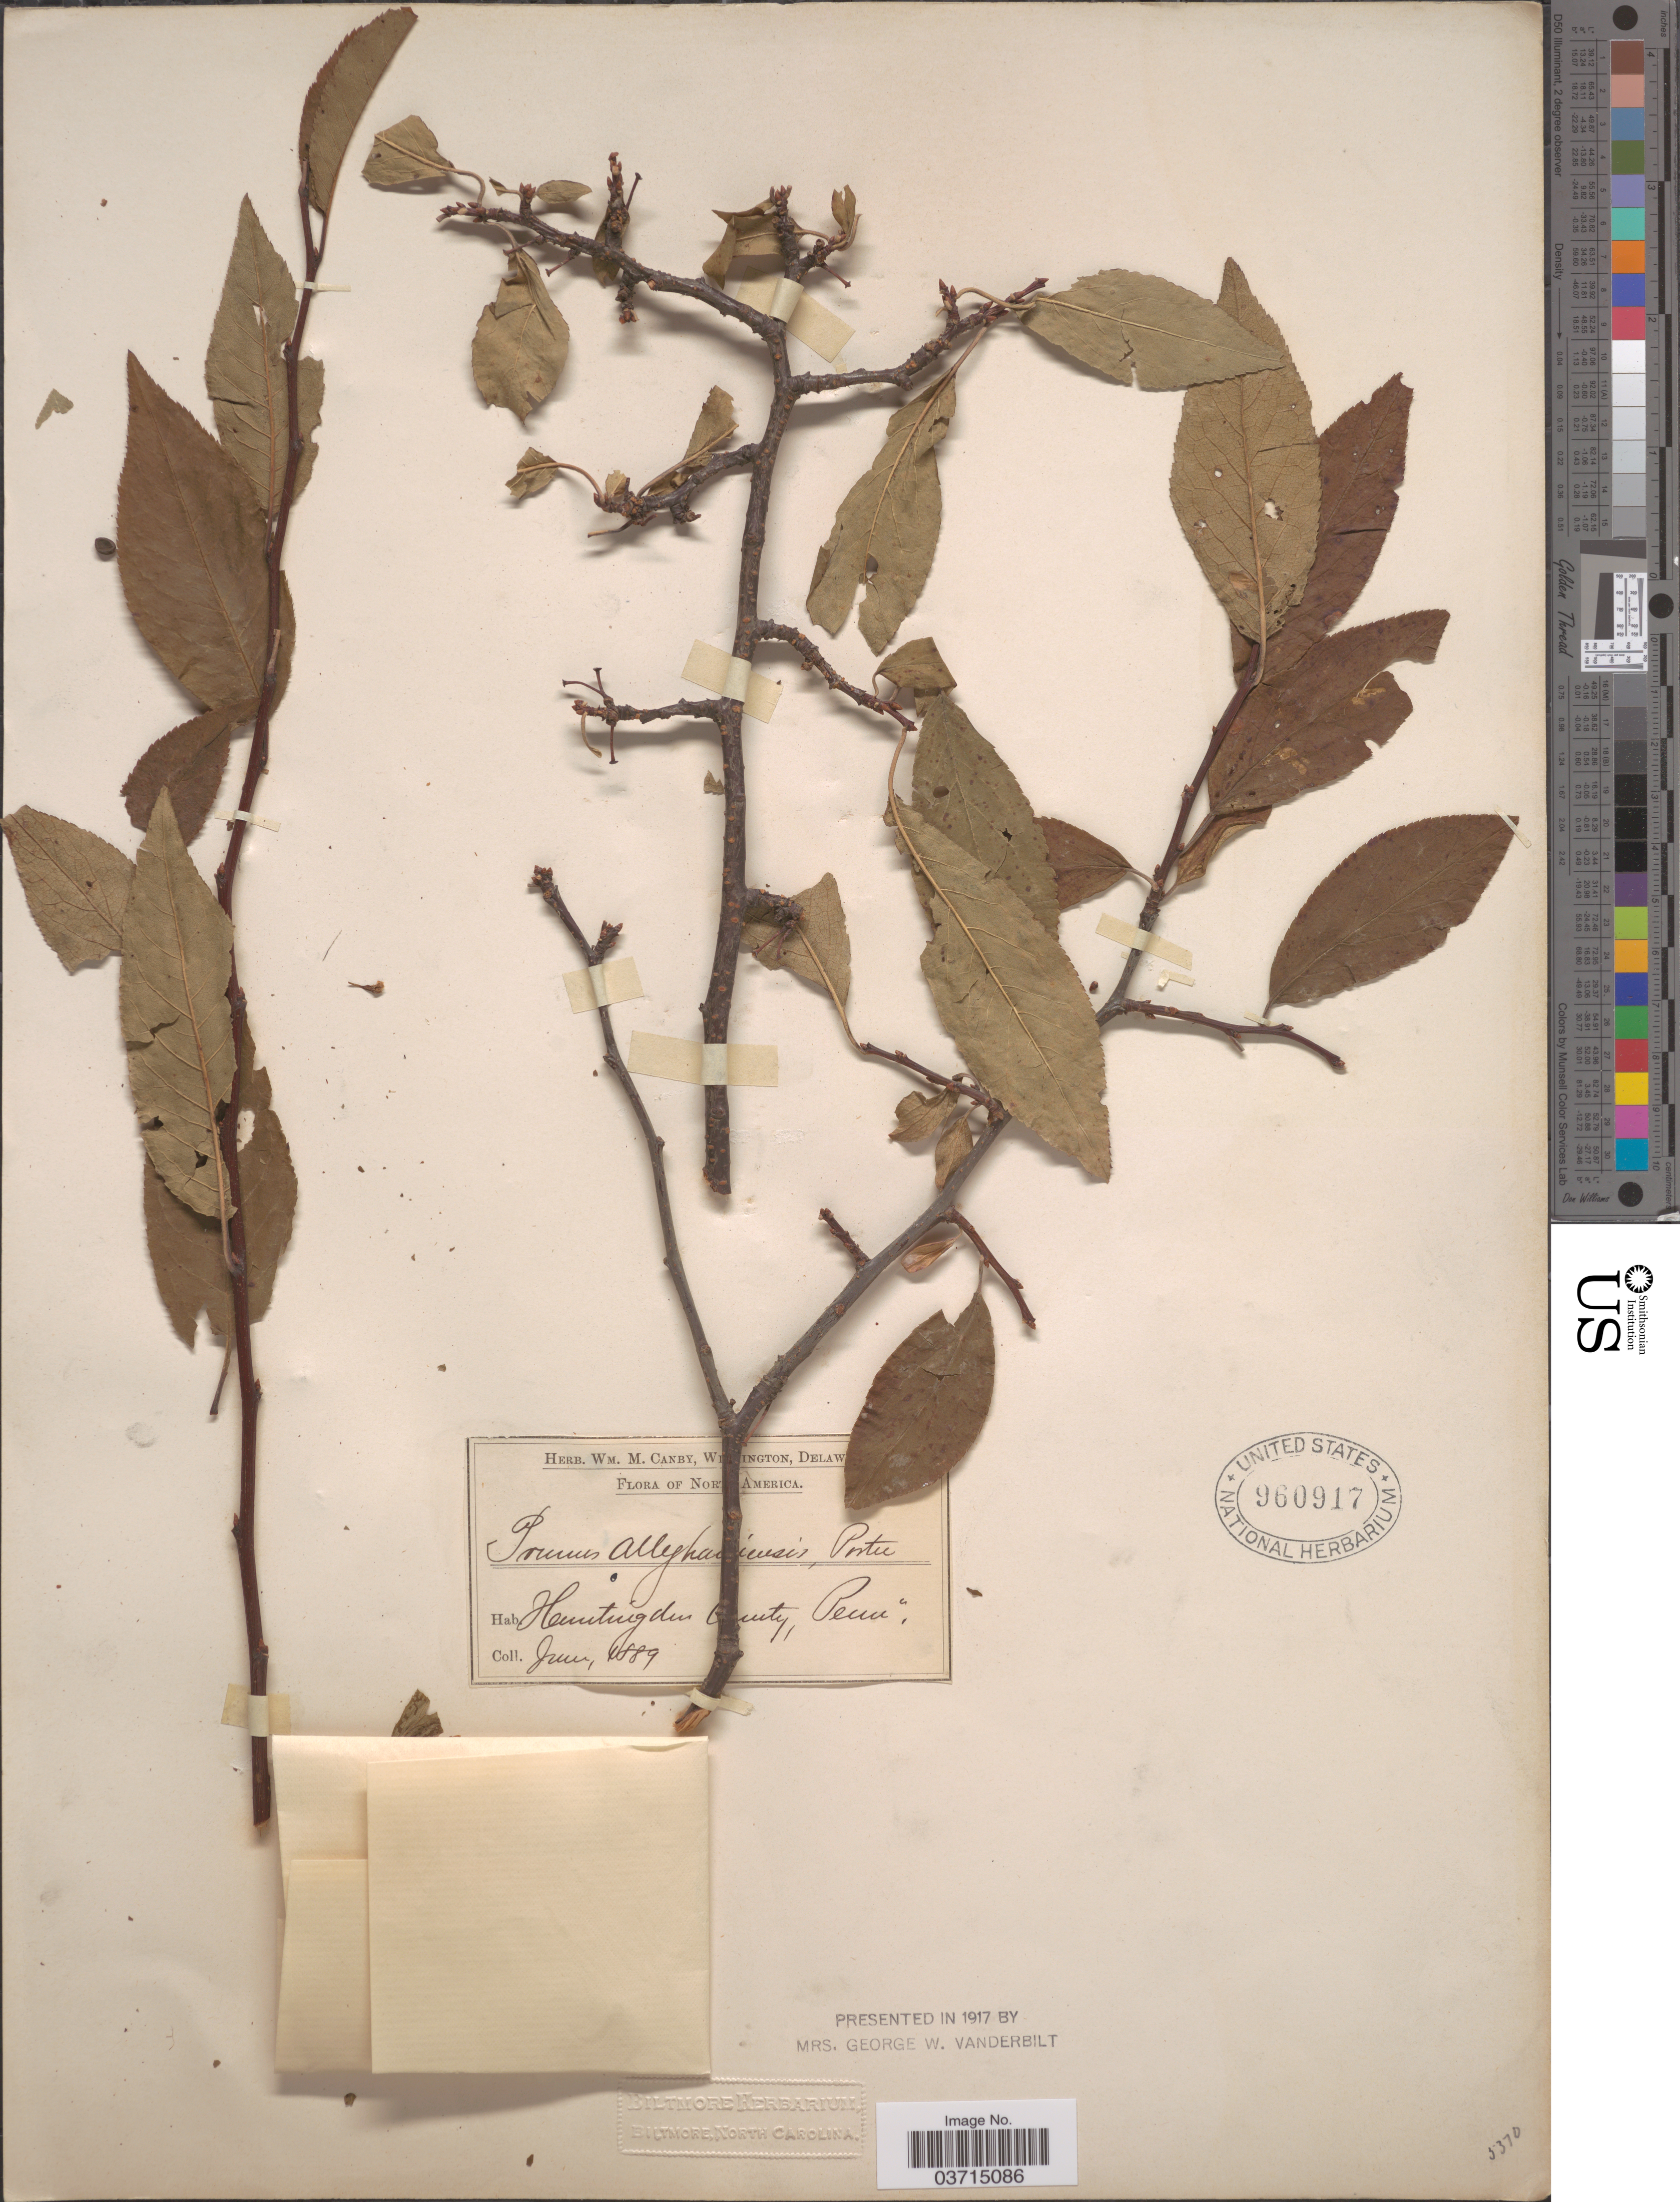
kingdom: Plantae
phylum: Tracheophyta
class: Magnoliopsida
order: Rosales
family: Rosaceae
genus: Prunus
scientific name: Prunus alleghaniensis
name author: Porter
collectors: W. M. Canby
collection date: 1889-06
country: United States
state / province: Pennsylvania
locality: Huntingdon County.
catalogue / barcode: US 960917